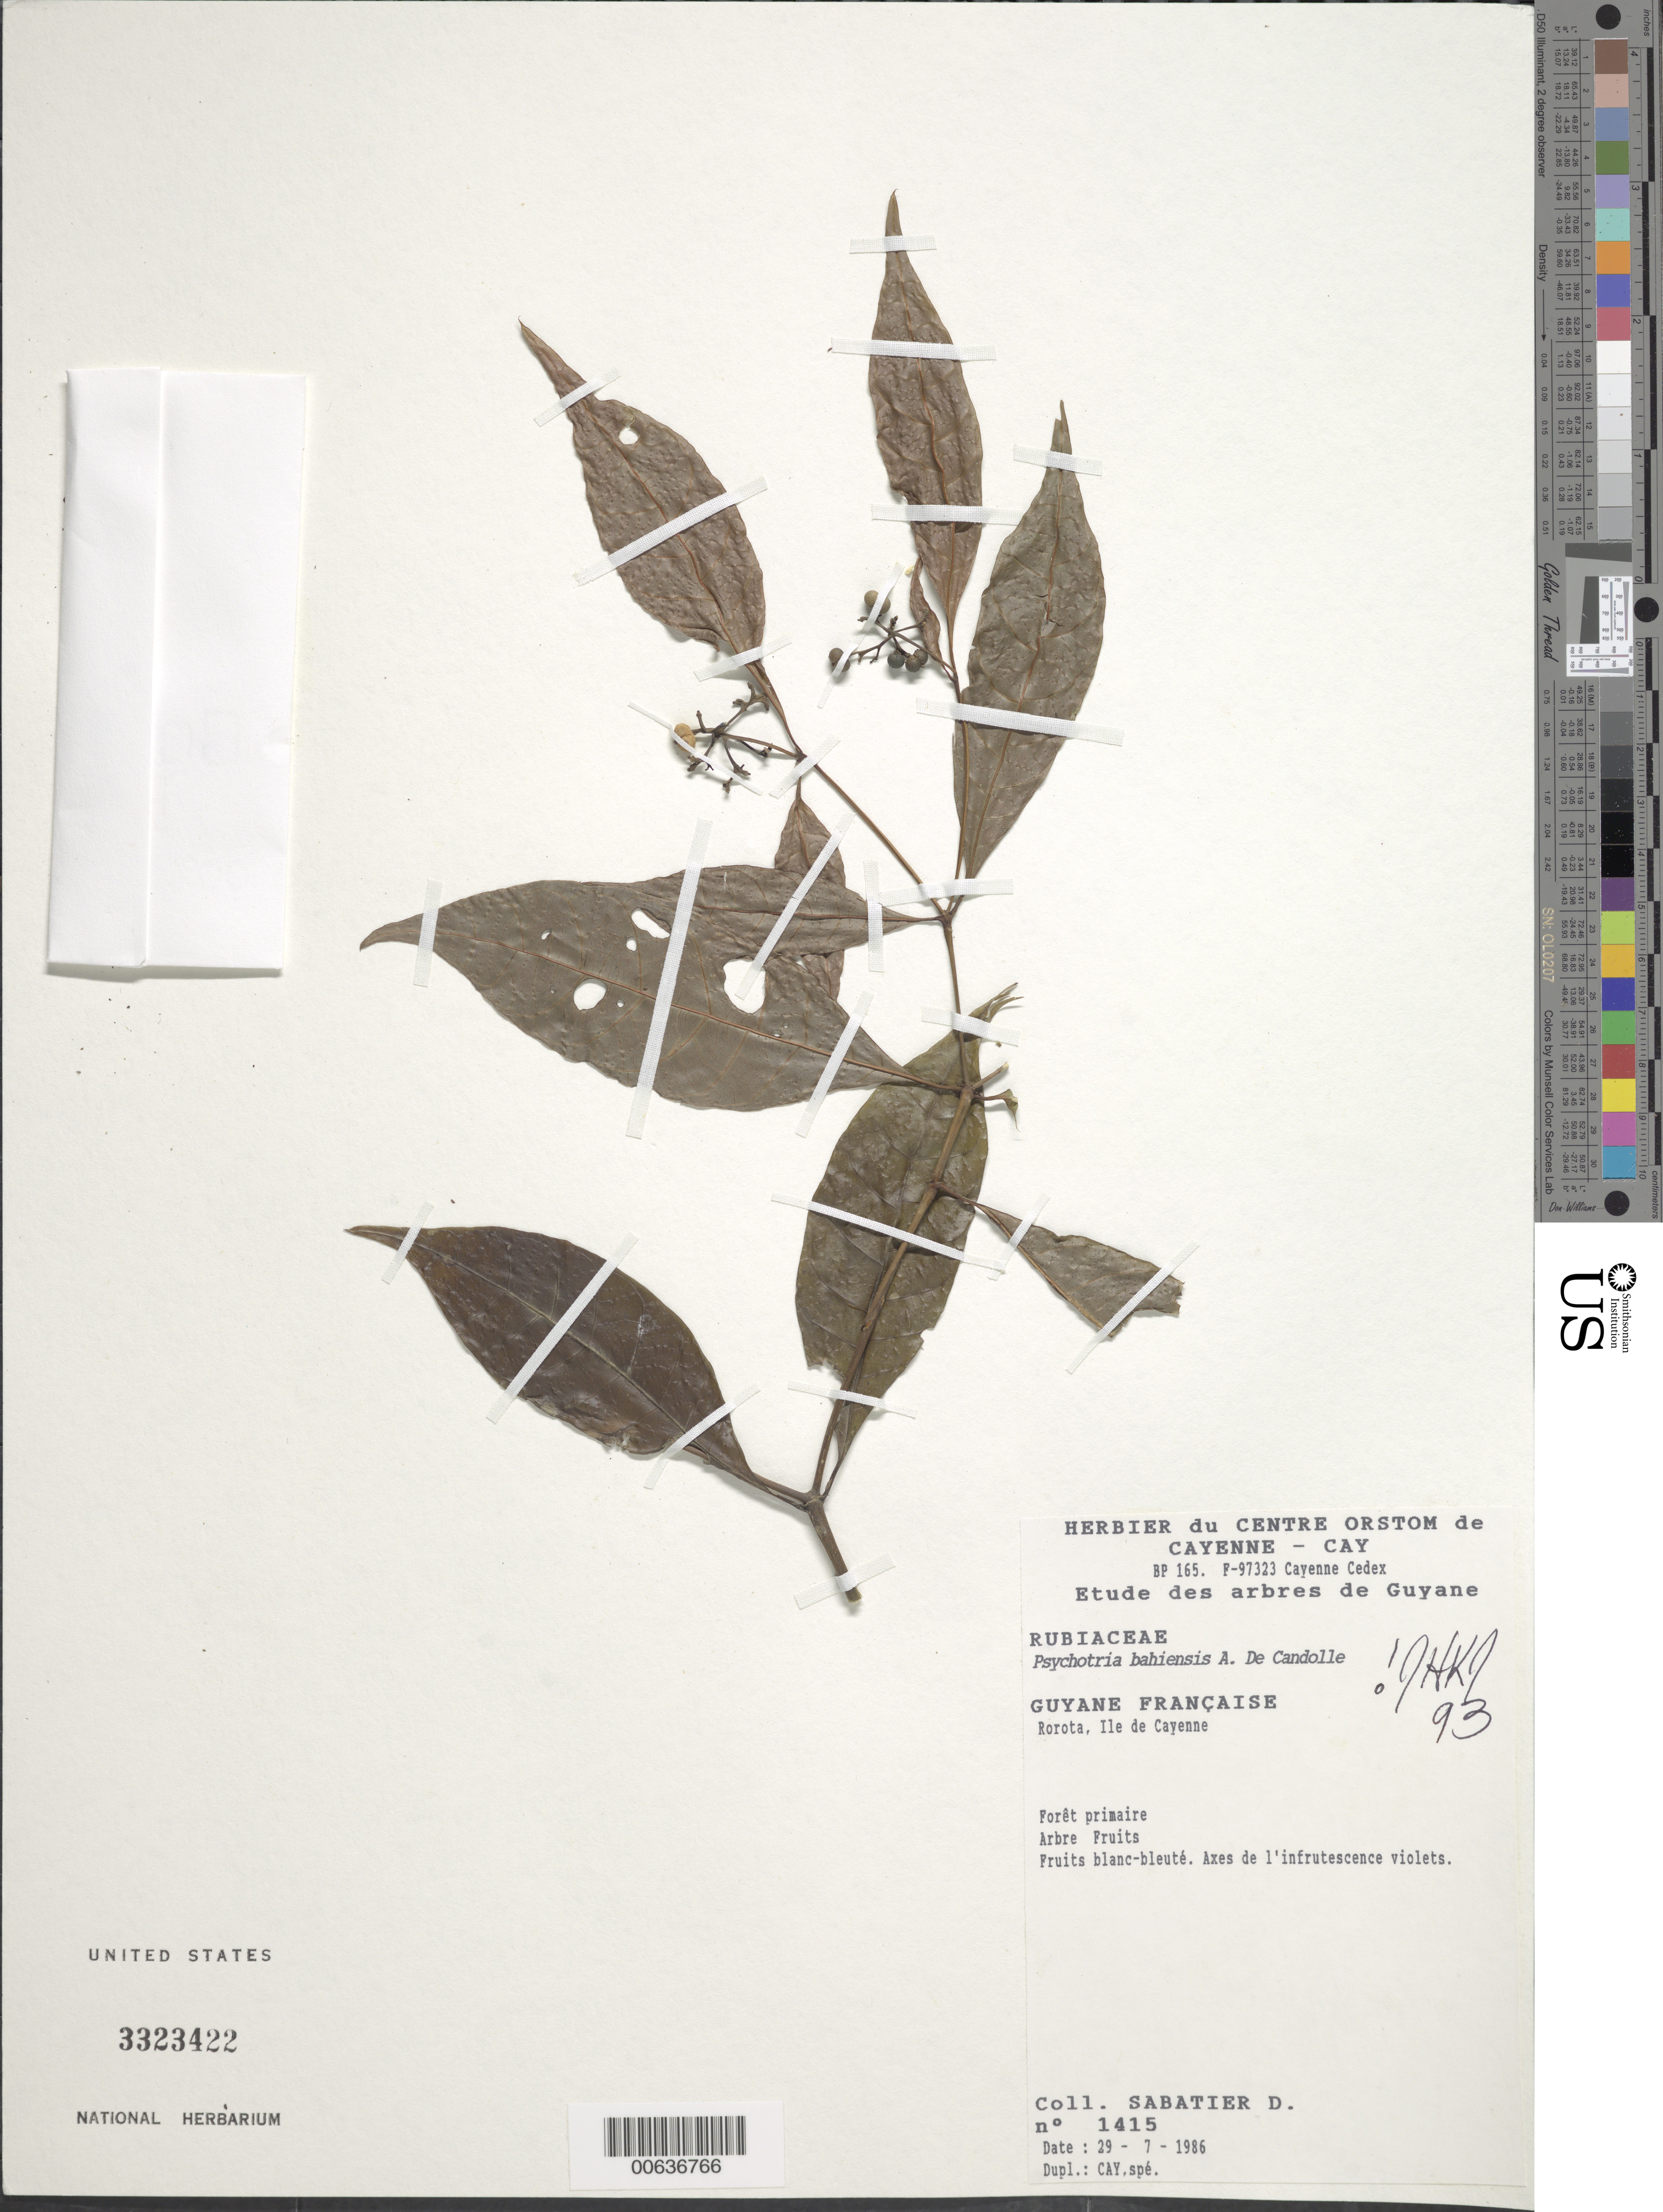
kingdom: Plantae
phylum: Tracheophyta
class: Magnoliopsida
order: Gentianales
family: Rubiaceae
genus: Psychotria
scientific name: Psychotria bahiensis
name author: DC.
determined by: Kirkbride, J. H.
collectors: D. Sabatier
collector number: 1415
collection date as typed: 29-Jul-86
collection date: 1986-07-29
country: French Guiana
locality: Rorota, Ile de Cayenne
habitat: Primary forest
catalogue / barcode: US 3323422